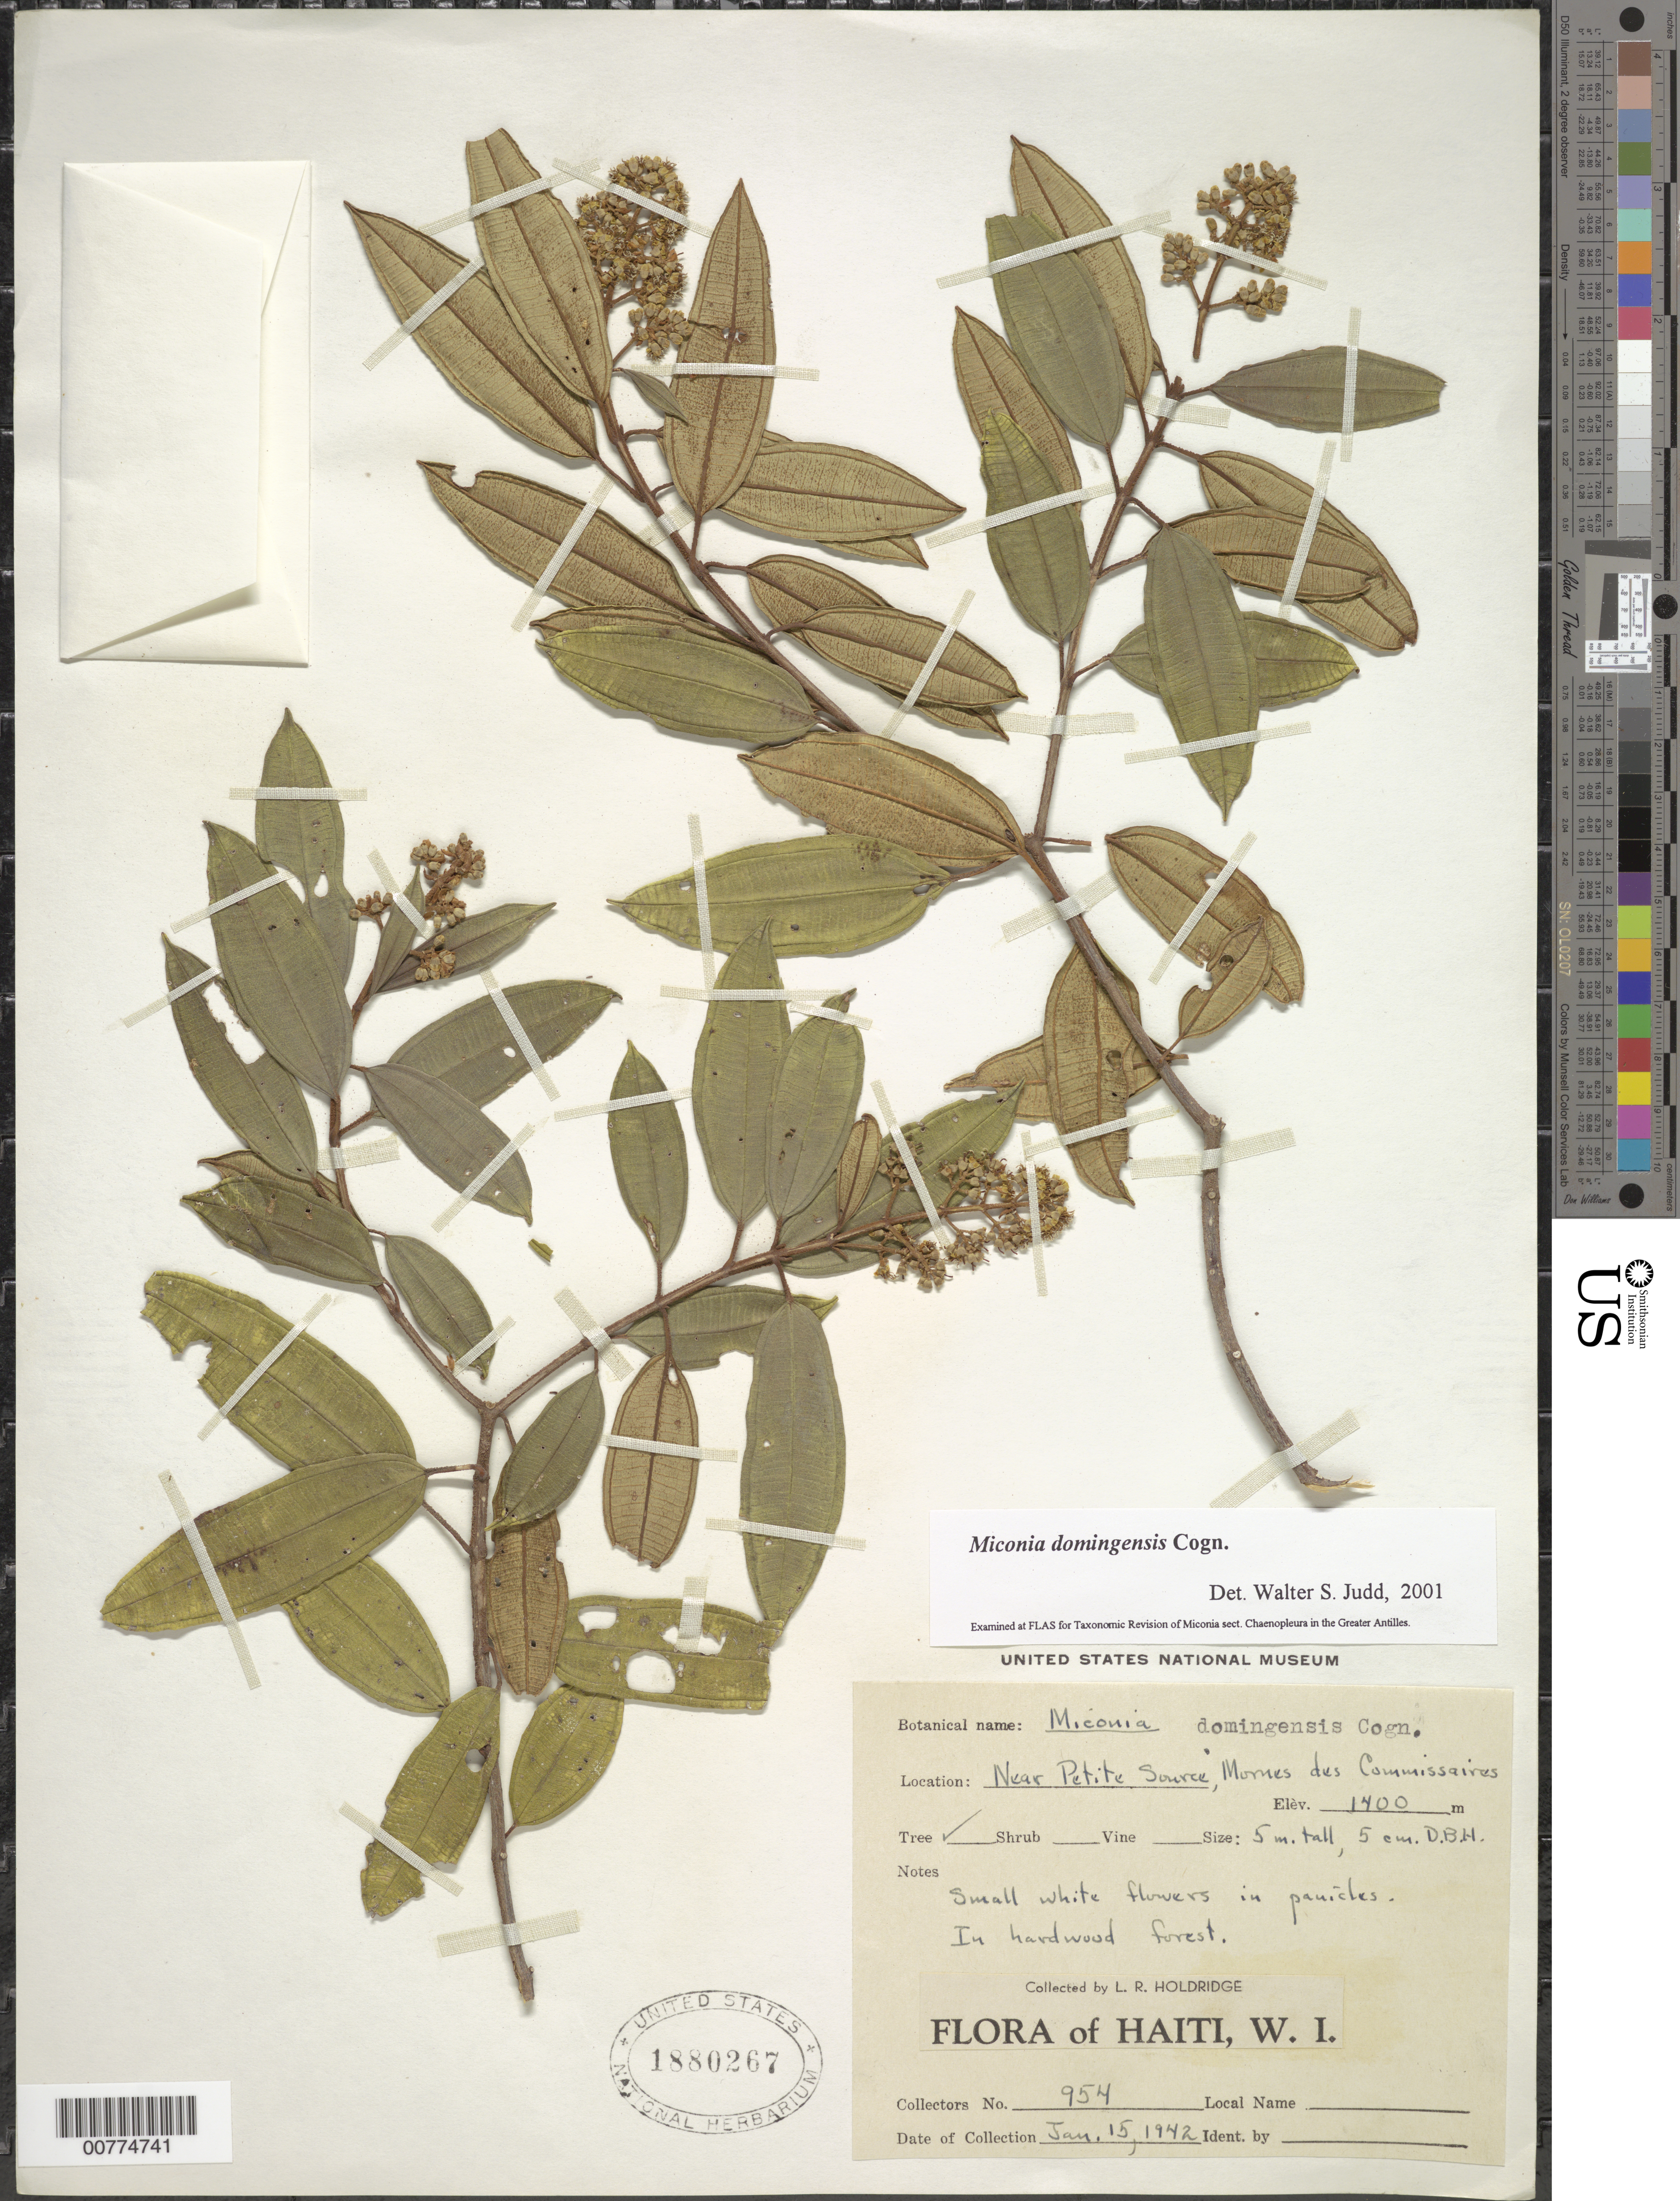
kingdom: Plantae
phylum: Tracheophyta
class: Magnoliopsida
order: Myrtales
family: Melastomataceae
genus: Miconia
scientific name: Miconia domingensis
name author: Cogn.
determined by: Judd, Walter S.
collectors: L. Holdridge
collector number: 954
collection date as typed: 15 Jan 1942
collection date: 1942-01-15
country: Haiti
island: Hispaniola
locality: Mornes des Commissaires, near Petite Source.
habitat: In hardwood forest.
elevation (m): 1400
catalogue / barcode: US 1880267